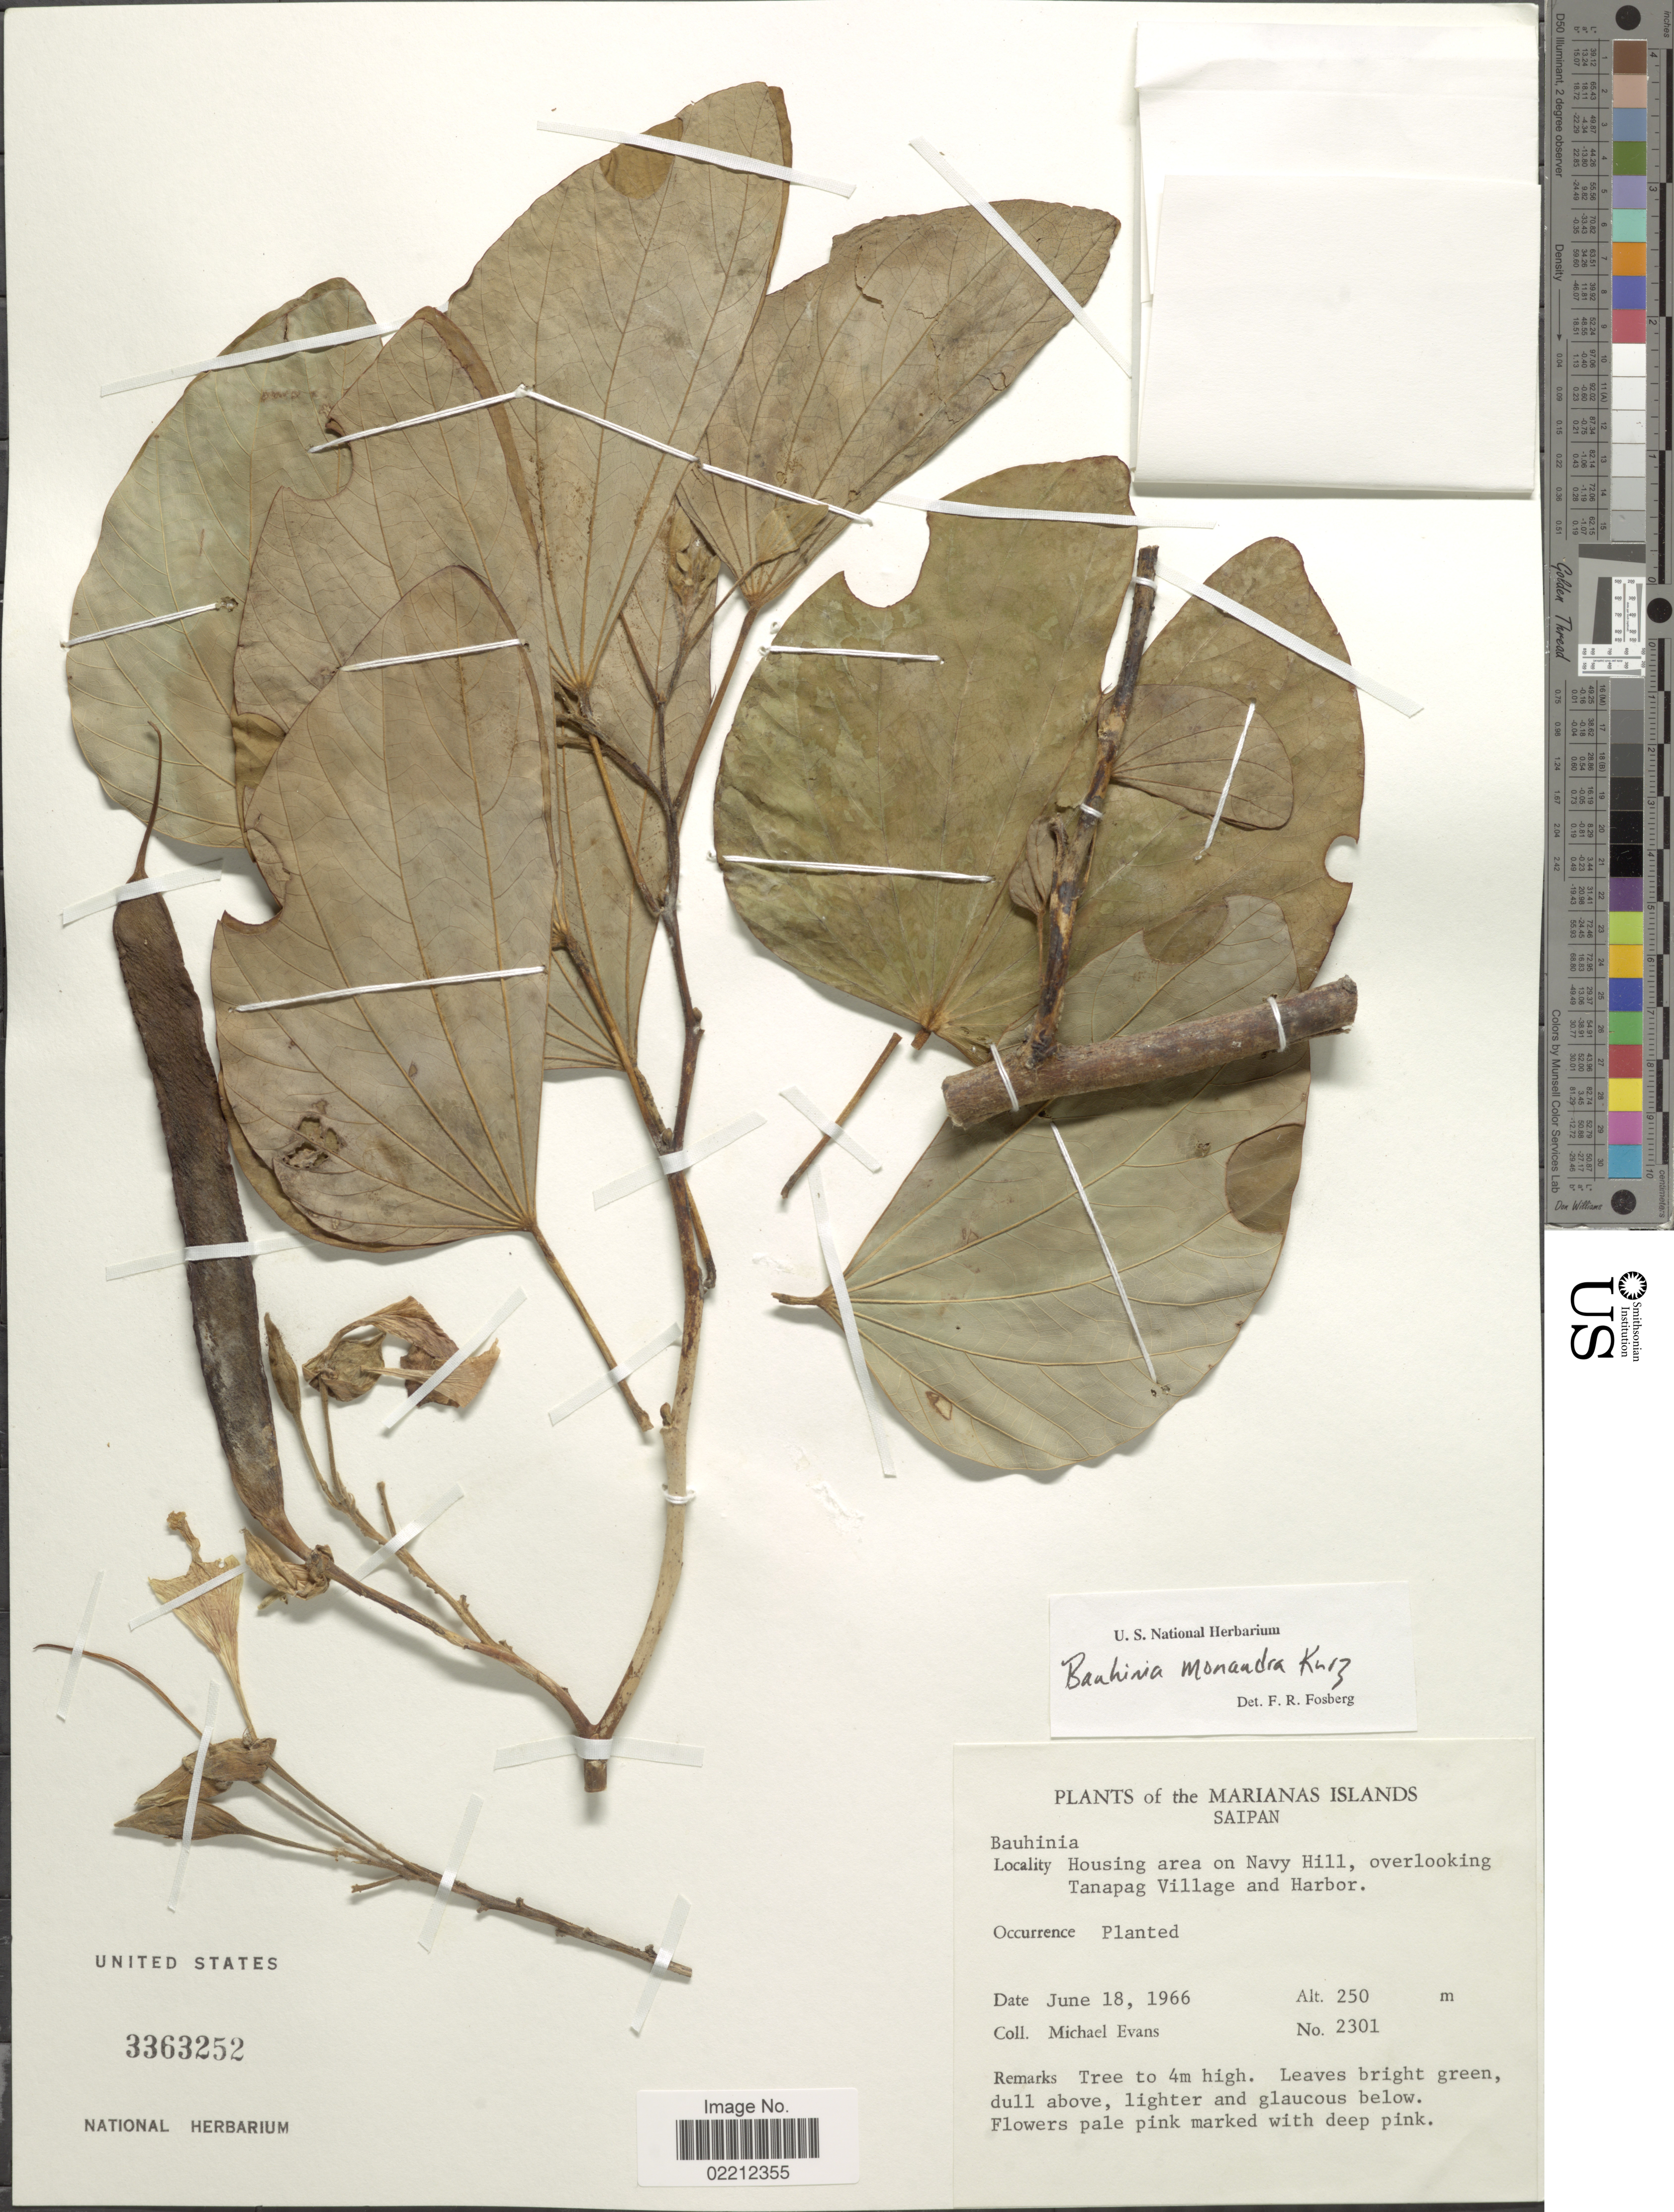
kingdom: Plantae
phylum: Tracheophyta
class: Magnoliopsida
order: Fabales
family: Fabaceae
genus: Bauhinia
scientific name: Bauhinia monandra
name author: Kurz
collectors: M. Evans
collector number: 2301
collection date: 1966-06-18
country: Northern Mariana Islands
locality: Marianas Islands. Housing area on Navy Hill, overlooking Tanapag Village and Harbor.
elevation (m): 250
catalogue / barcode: US 3363252